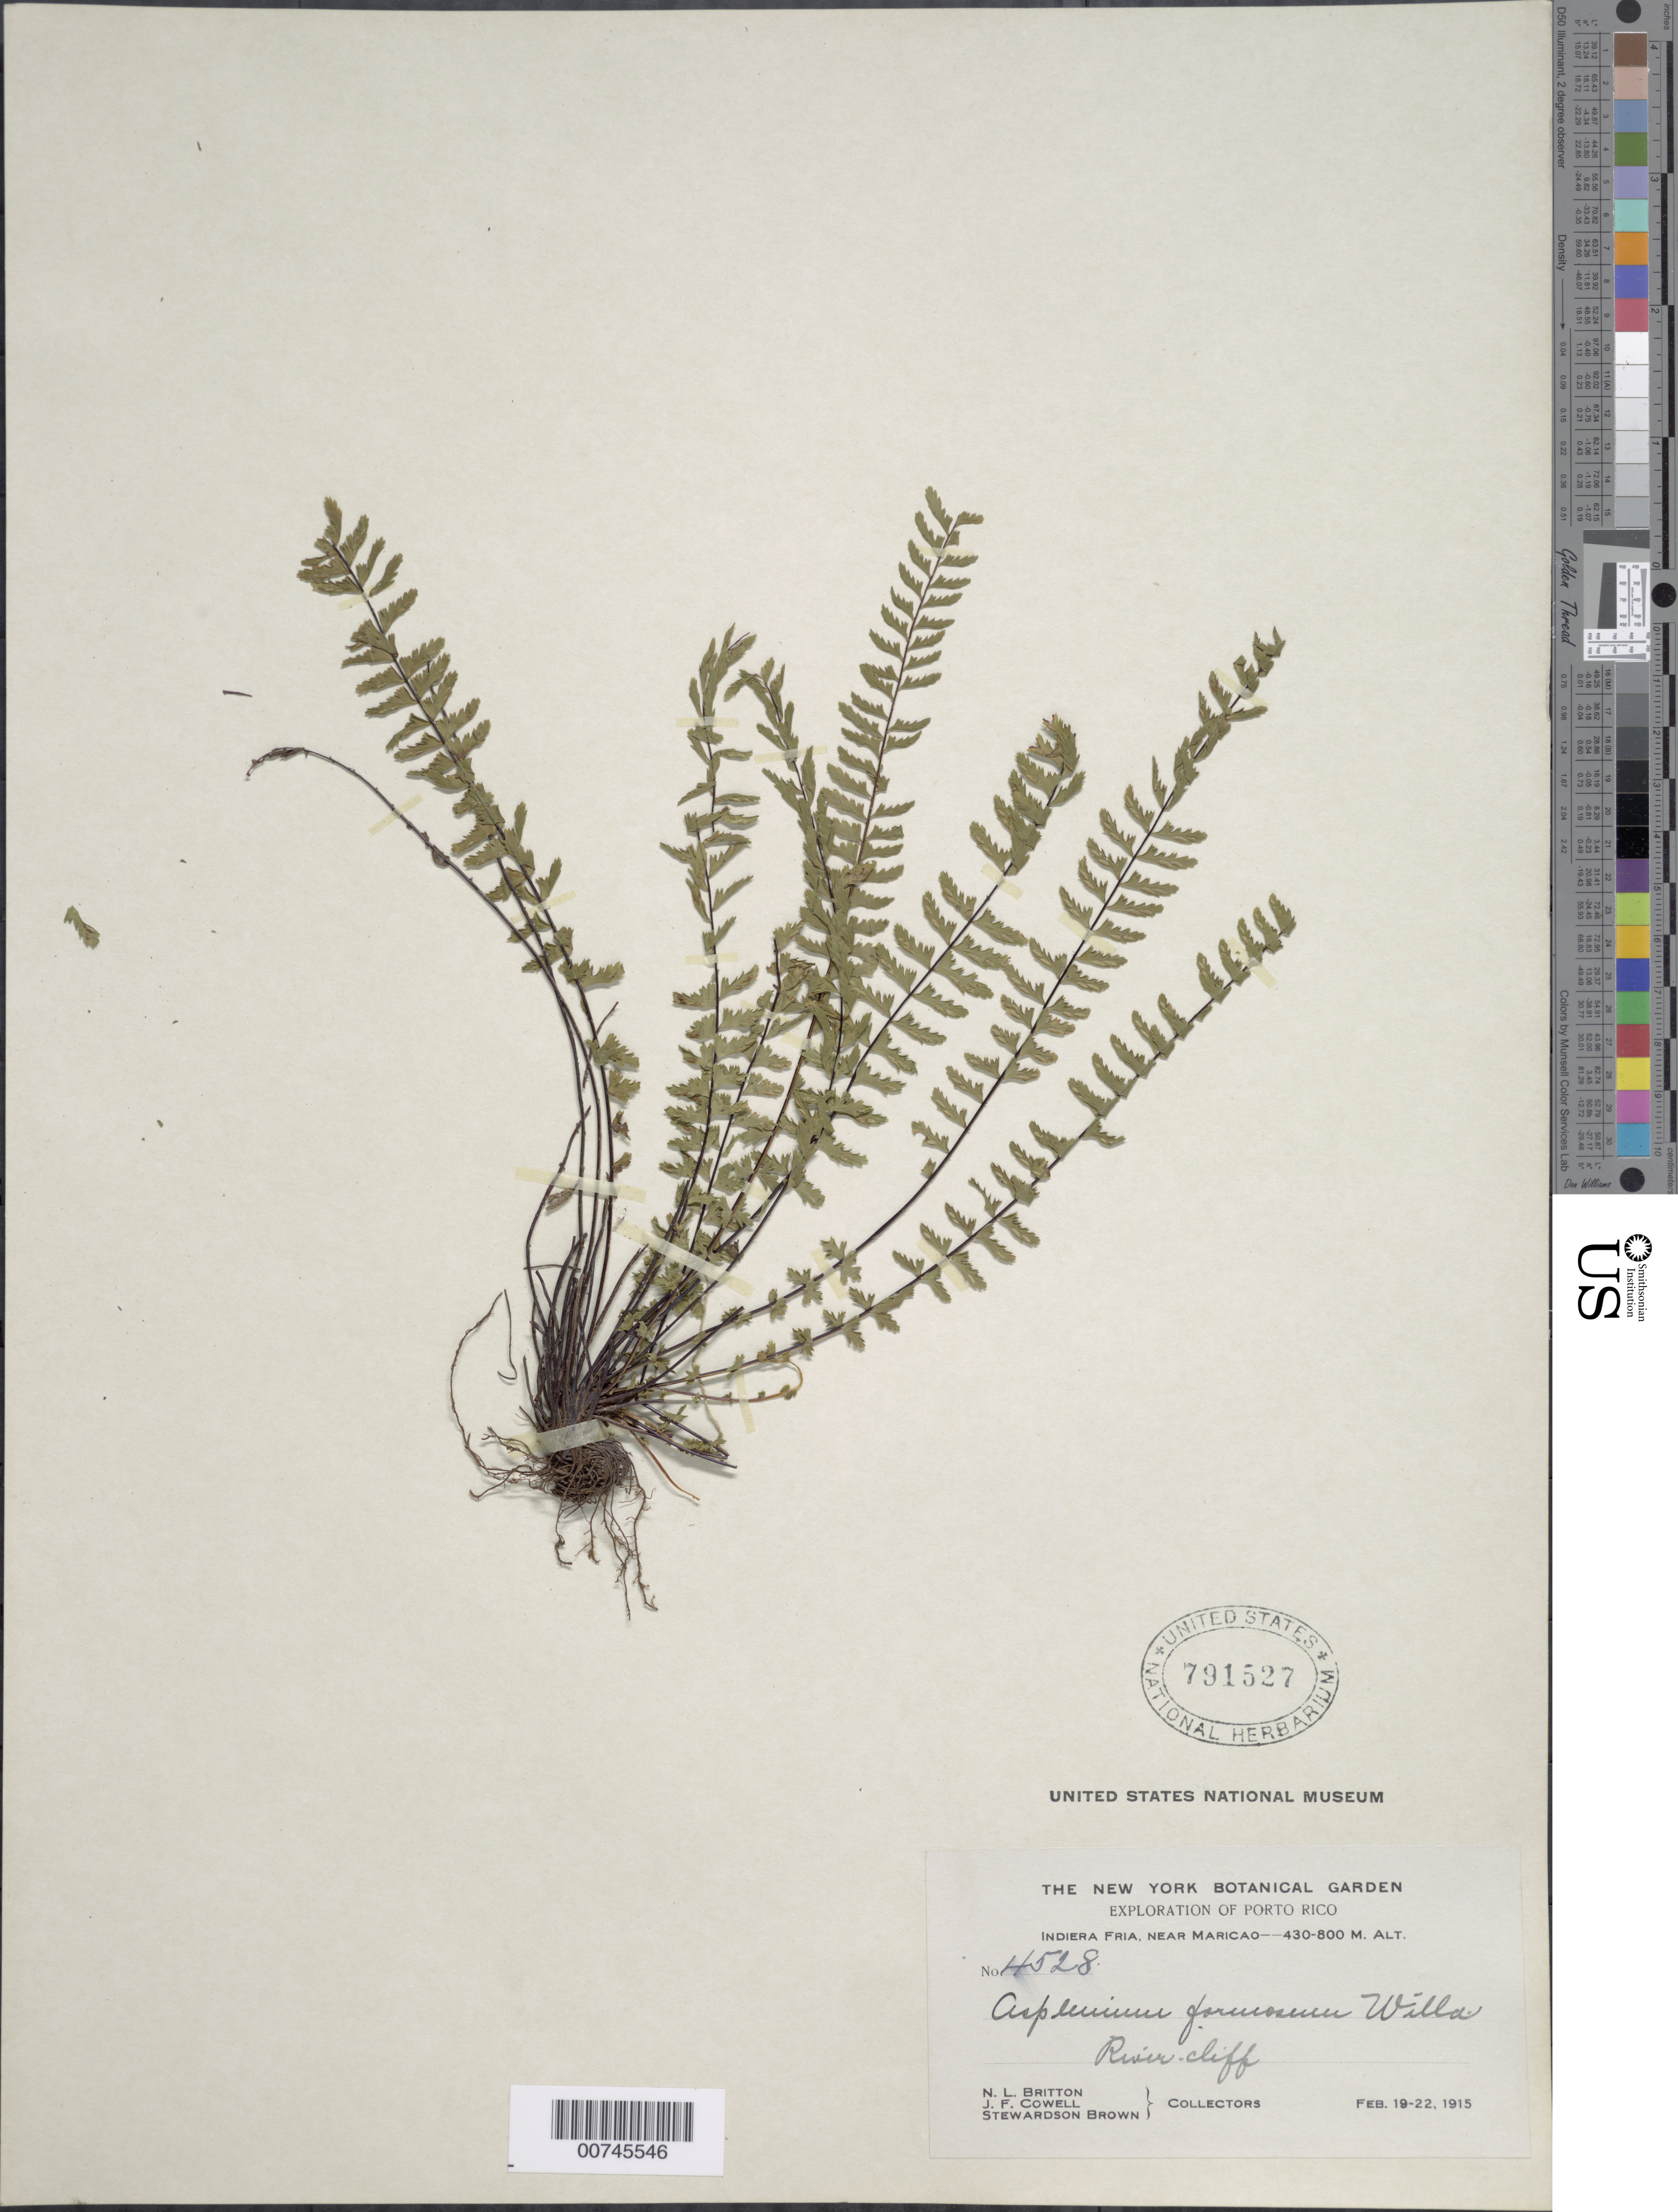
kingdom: Plantae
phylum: Tracheophyta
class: Polypodiopsida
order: Polypodiales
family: Aspleniaceae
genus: Asplenium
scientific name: Asplenium formosum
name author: Willd.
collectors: N. Britton, J. F. Cowell & S. Brown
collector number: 4528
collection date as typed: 19 Feb 1915 to 22 Feb 1915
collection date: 1915-02-19/1915-02-22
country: Puerto Rico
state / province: Maricao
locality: Indiera Fría, near Maricao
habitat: River cliff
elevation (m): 430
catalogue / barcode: US 791527